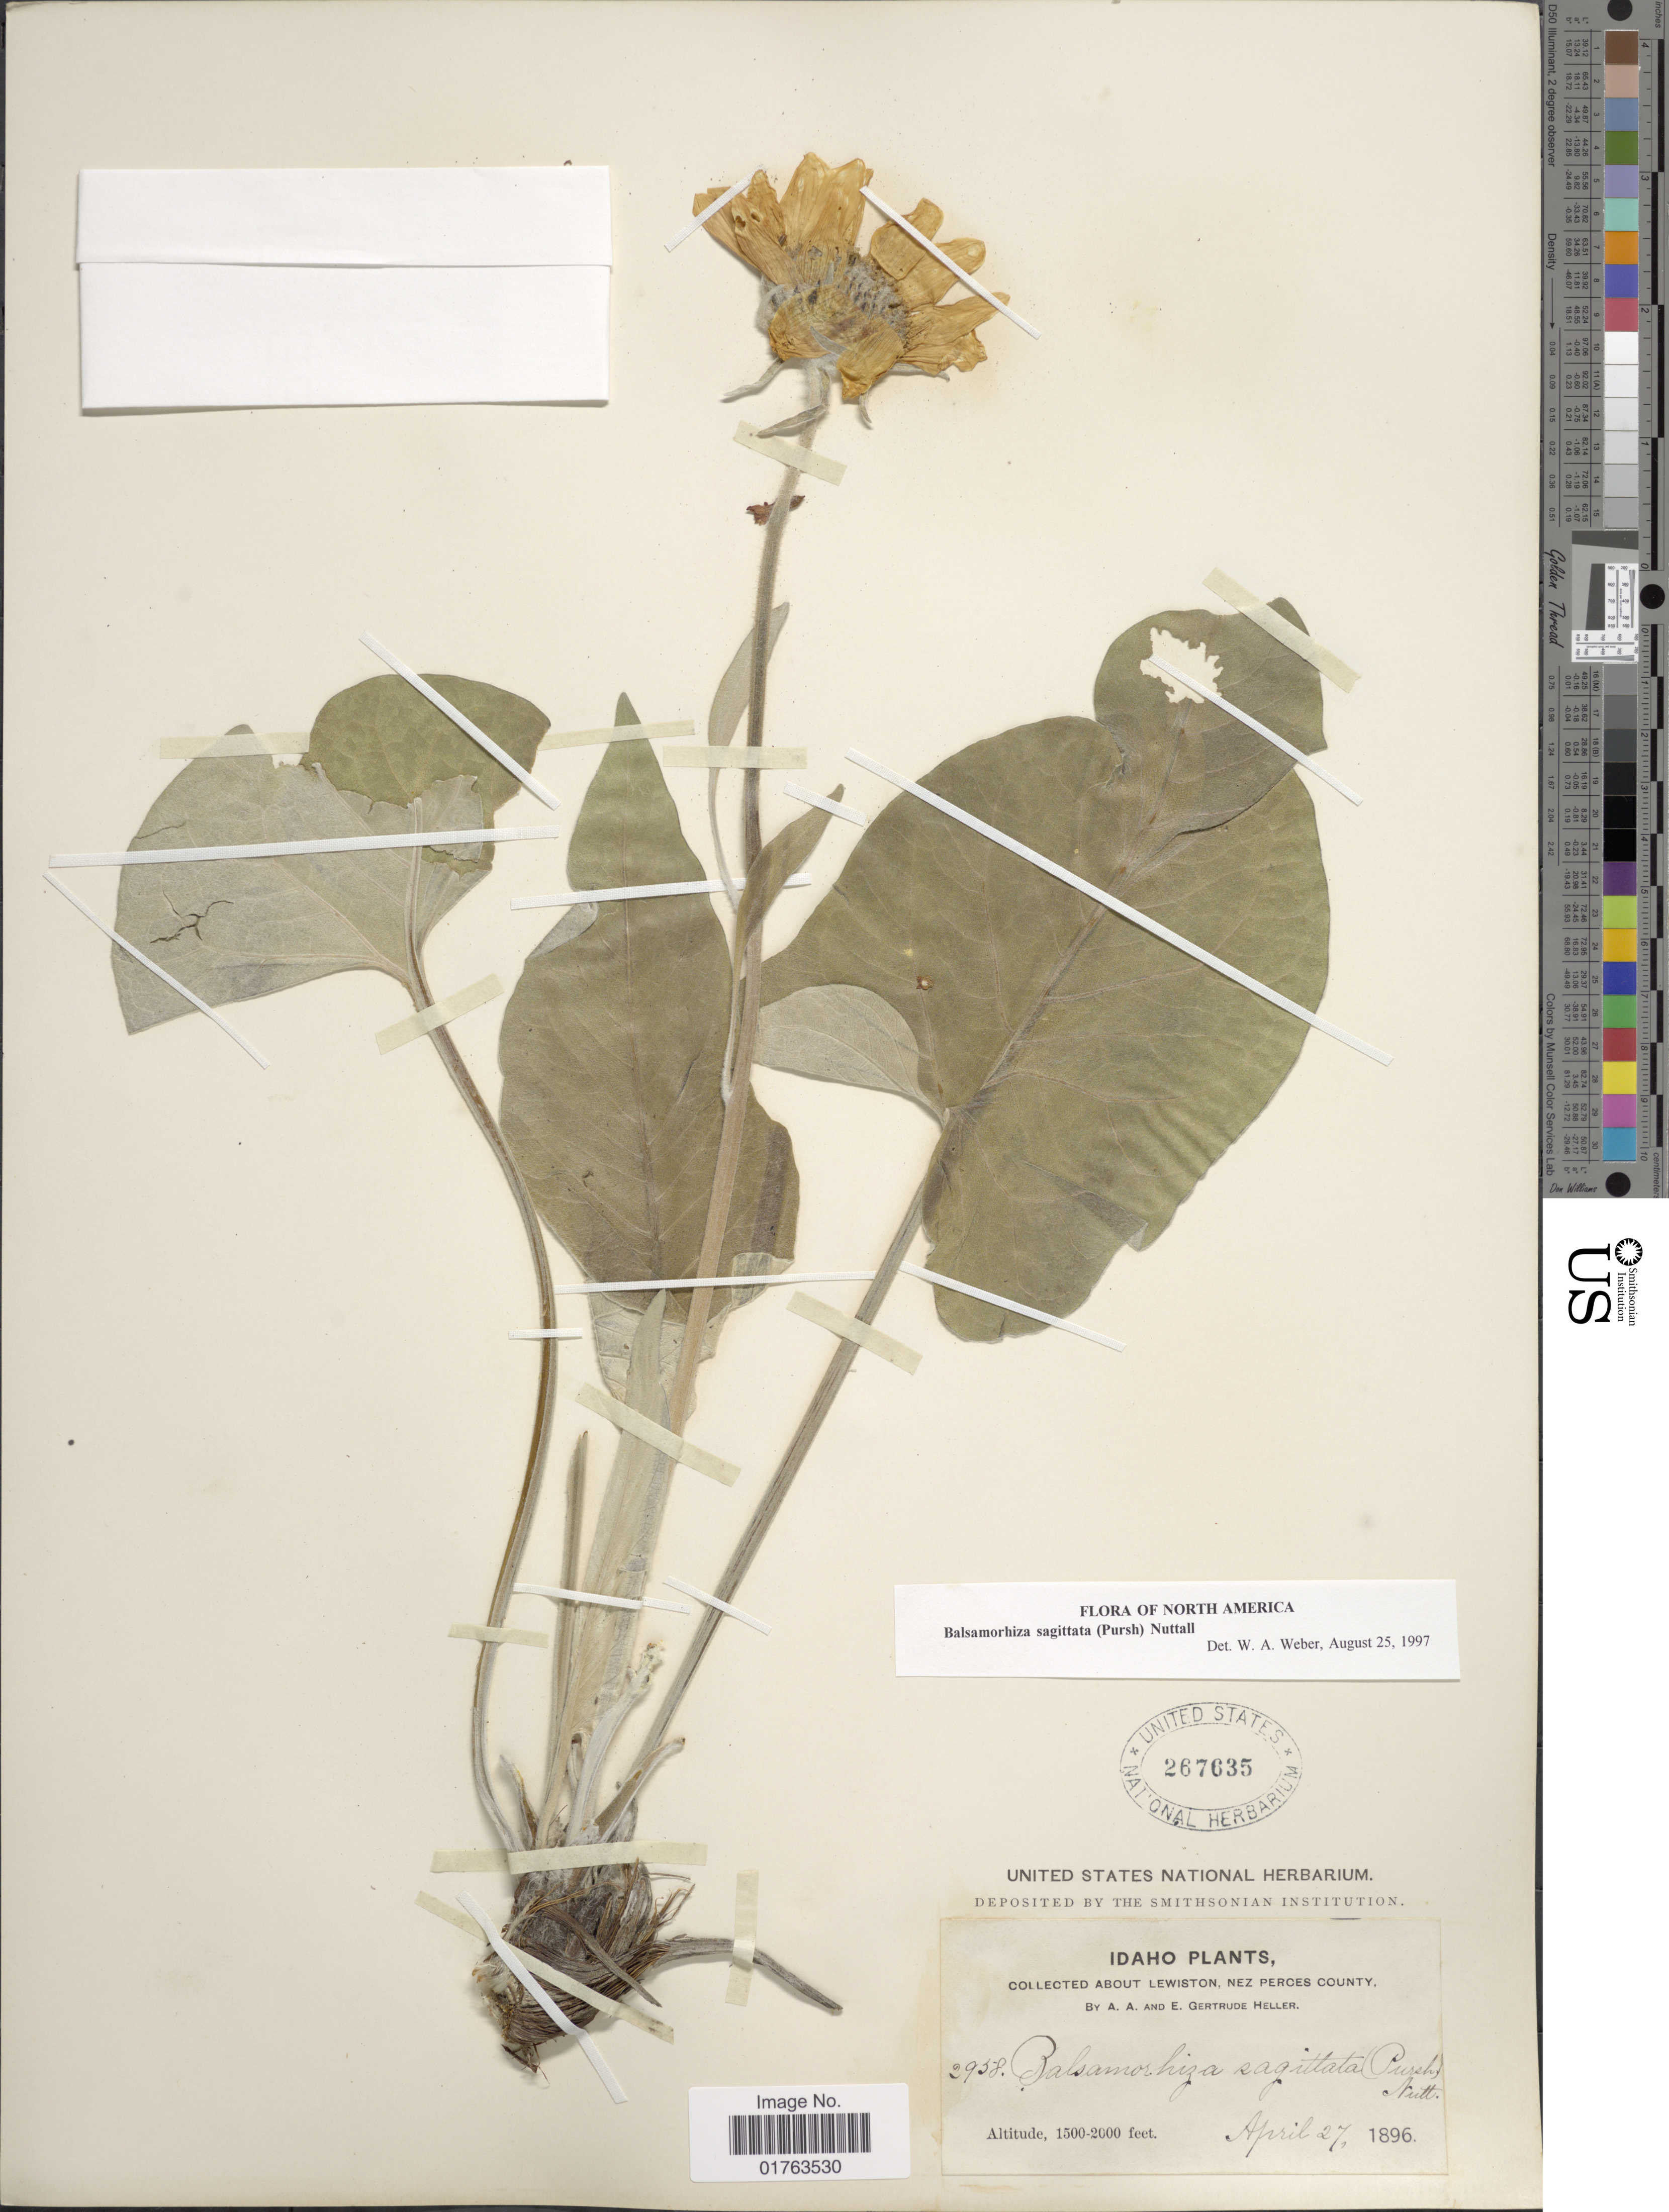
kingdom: Plantae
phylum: Tracheophyta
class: Magnoliopsida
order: Asterales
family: Asteraceae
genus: Balsamorhiza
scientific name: Balsamorhiza sagittata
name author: (Pursh) Nutt.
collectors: A. A. Heller & E. G. Heller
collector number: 2958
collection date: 1896-04-27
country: United States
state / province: Idaho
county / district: Nez Perce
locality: About Lewiston.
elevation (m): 457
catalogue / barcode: US 267635